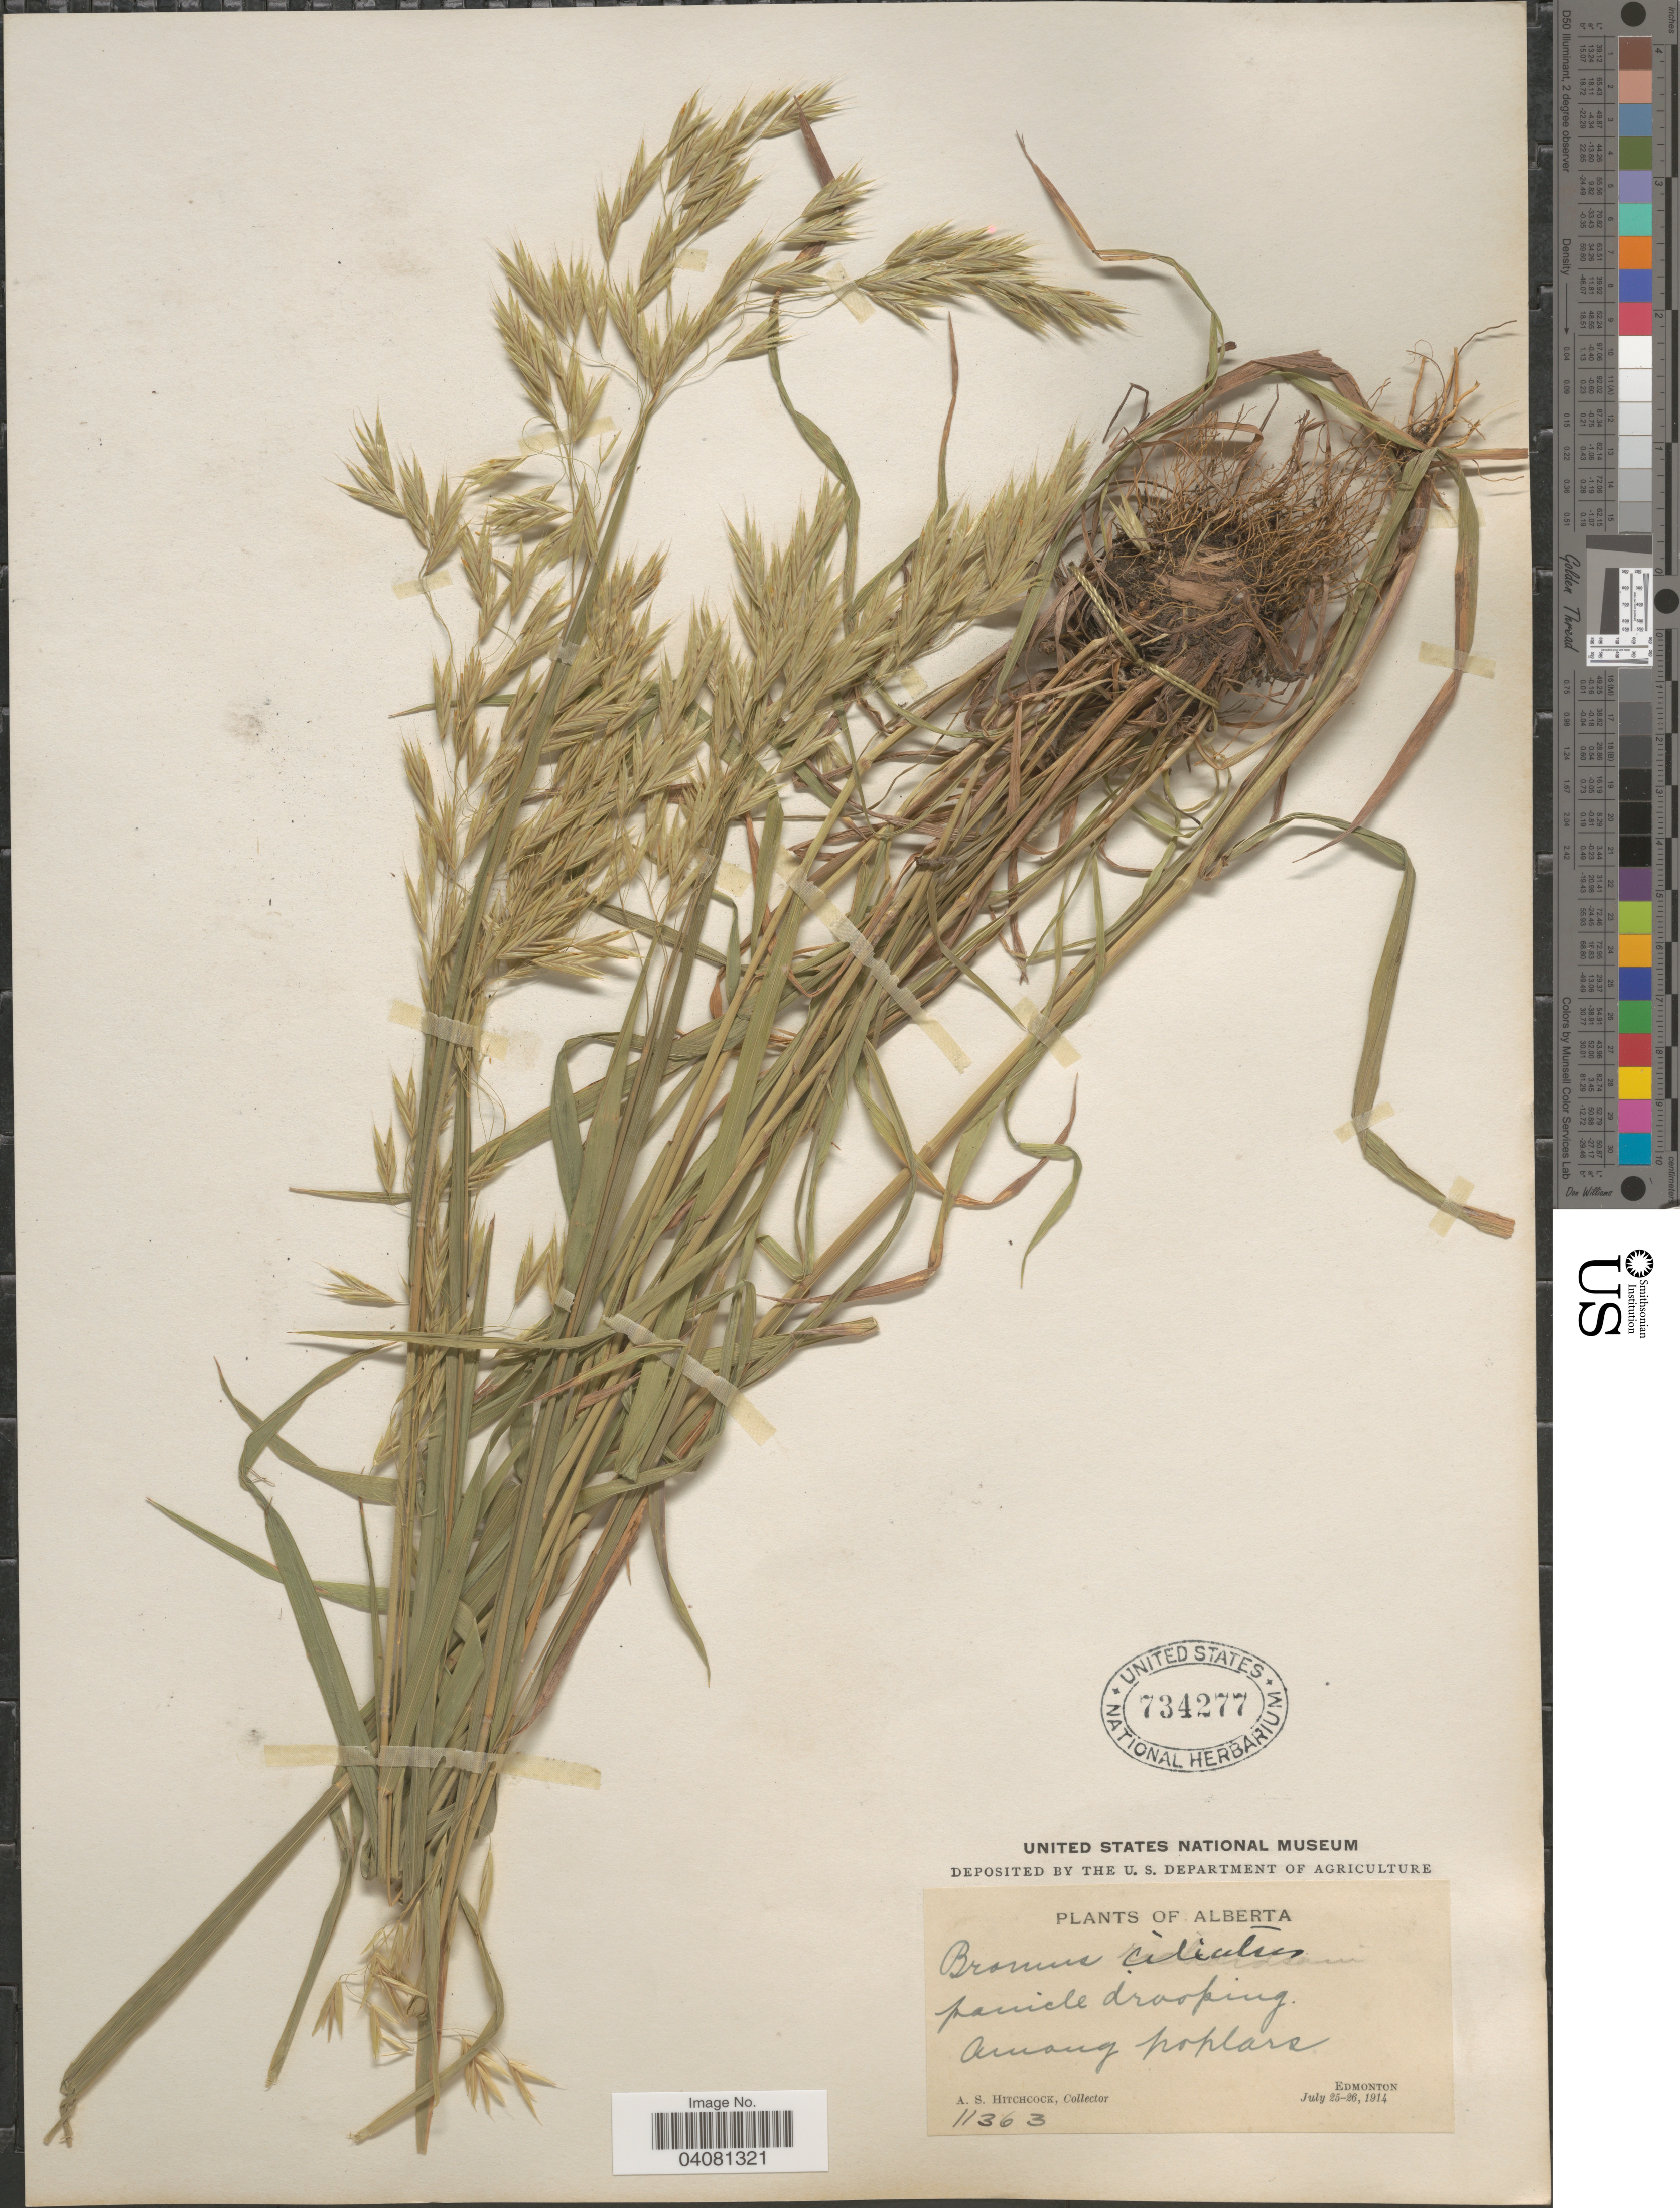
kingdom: Plantae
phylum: Tracheophyta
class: Liliopsida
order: Poales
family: Poaceae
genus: Bromus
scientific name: Bromus ciliatus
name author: L.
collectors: A. S. Hitchcock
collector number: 11363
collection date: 1914-07-25/1914-07-26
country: Canada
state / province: Alberta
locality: Edmonton.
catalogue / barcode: US 734277